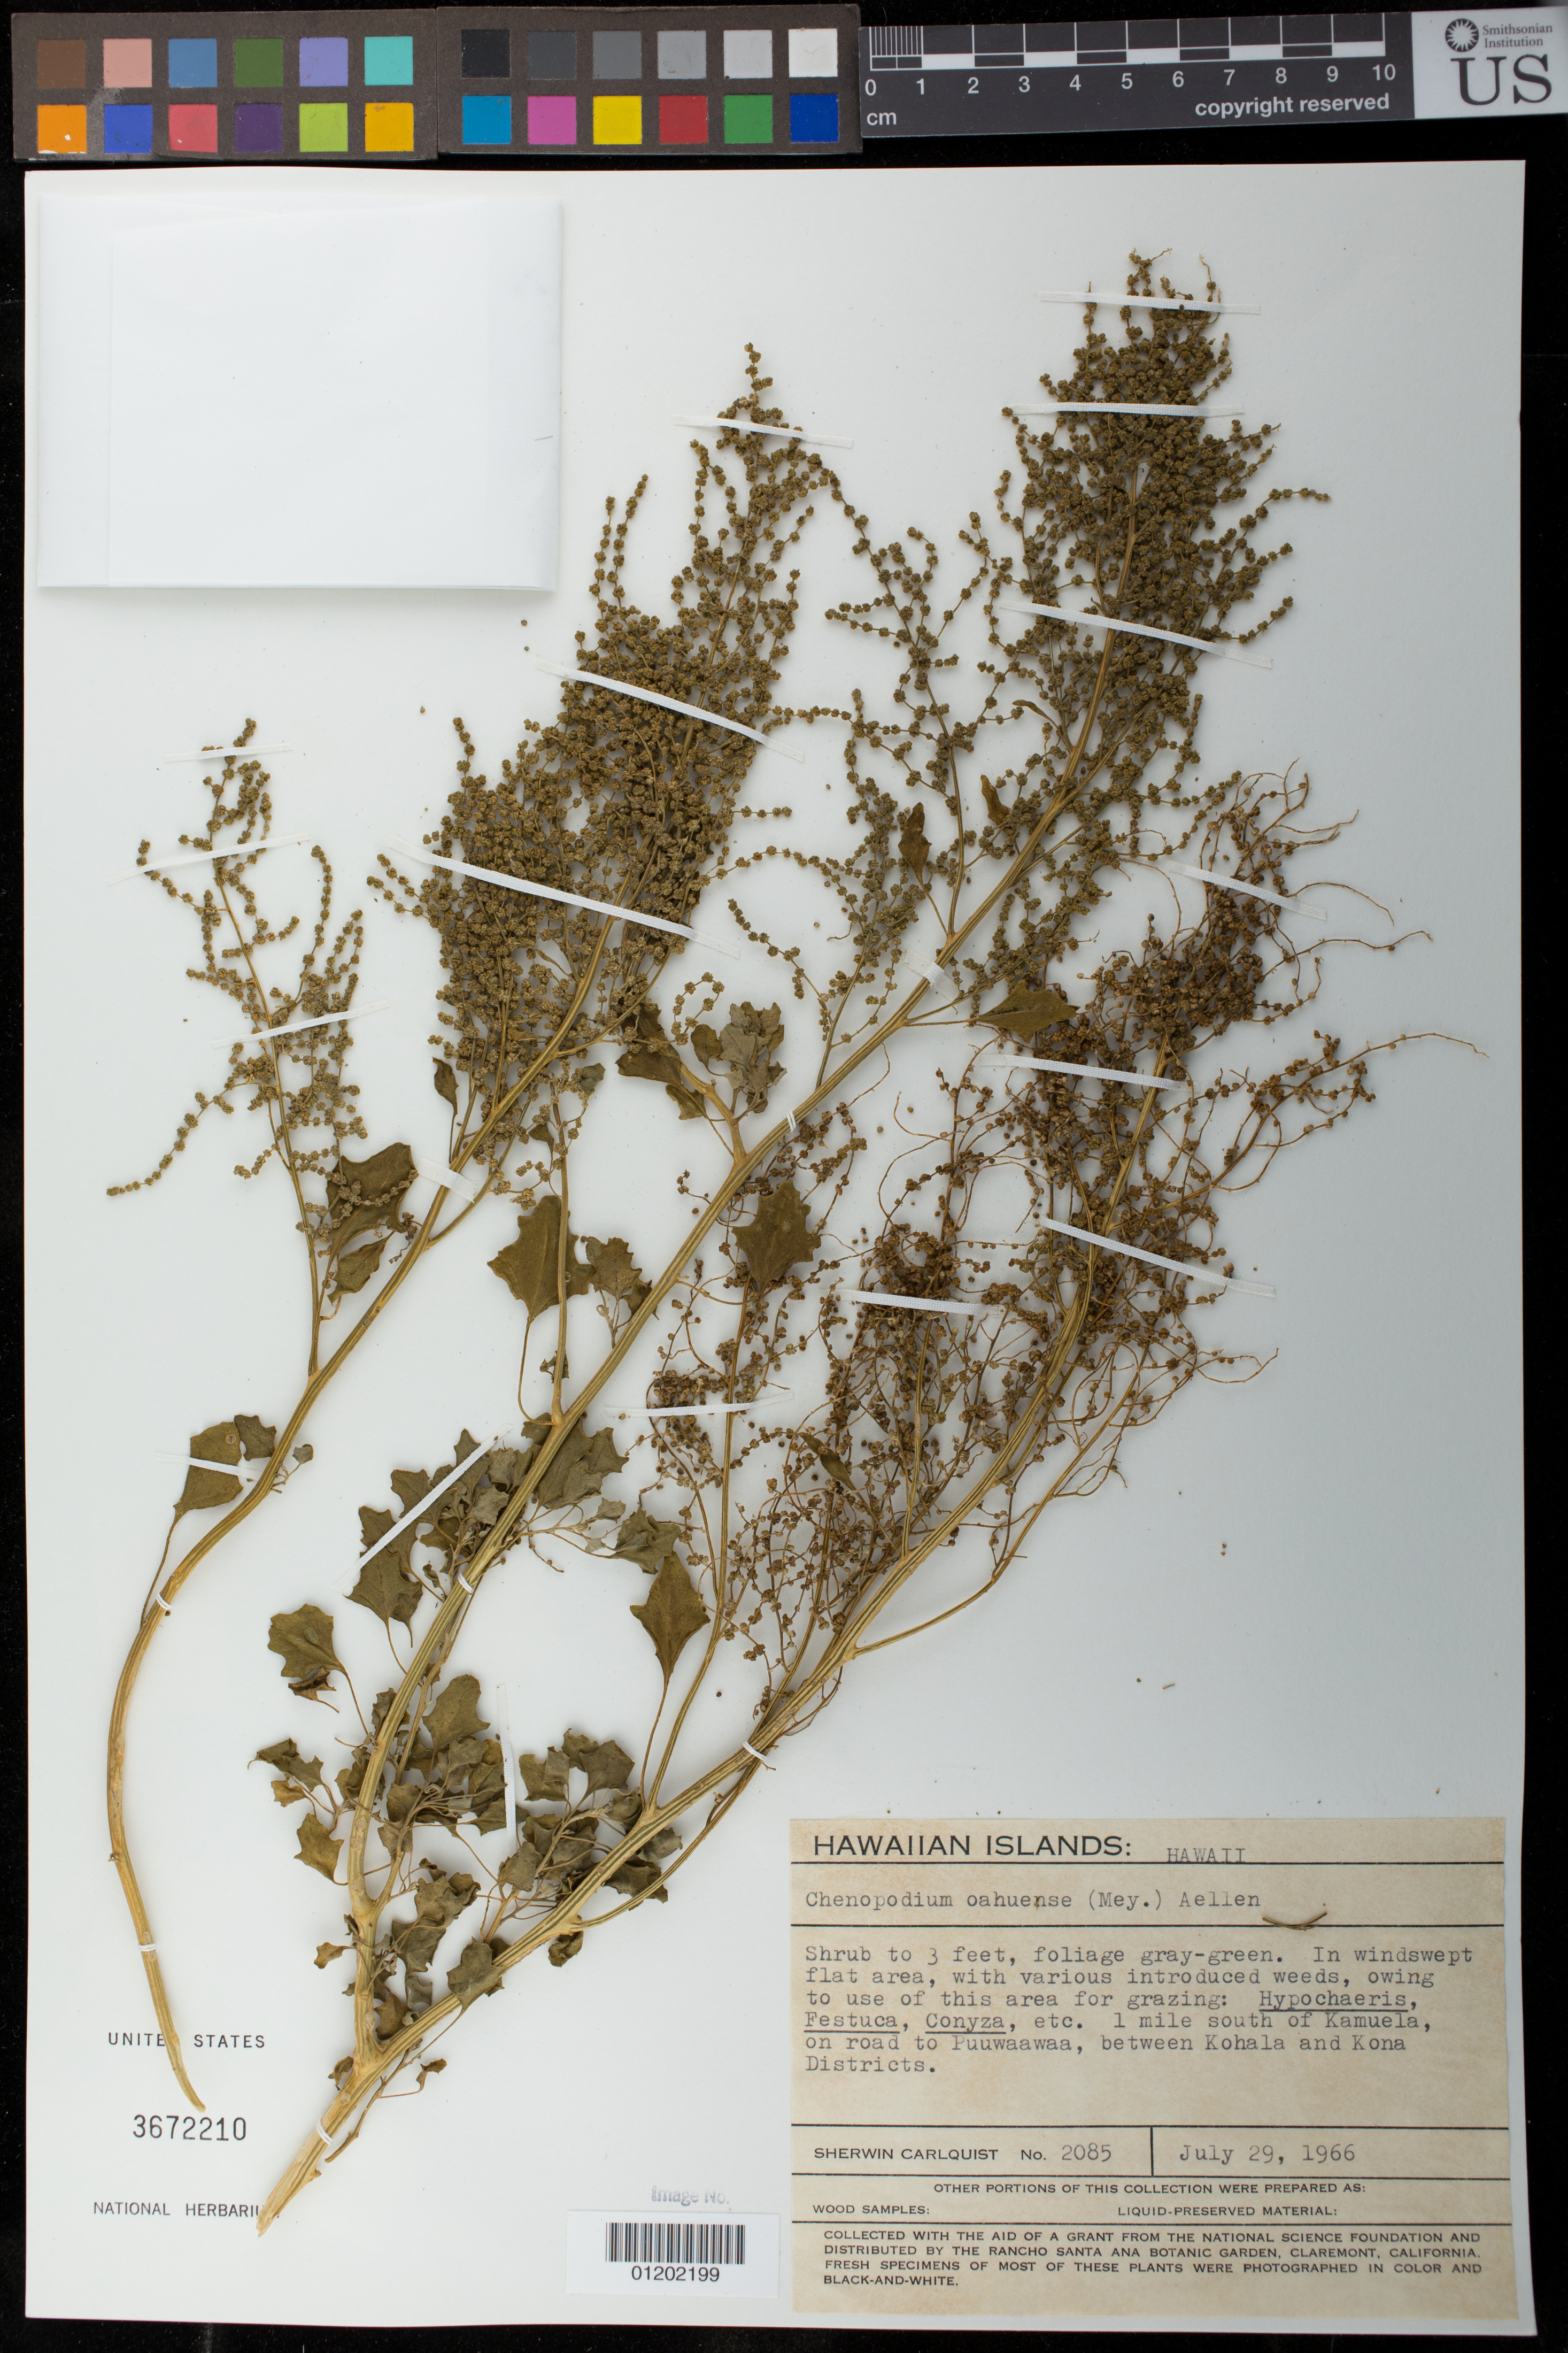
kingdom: Plantae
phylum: Tracheophyta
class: Magnoliopsida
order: Caryophyllales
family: Amaranthaceae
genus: Chenopodium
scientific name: Chenopodium oahuense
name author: (Meyen) Aellen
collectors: S. Carlquist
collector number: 2085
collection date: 2013-07-29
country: United States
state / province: Hawaii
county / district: Hawaii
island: Hawaii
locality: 1 mile south of Kamuela, on road to Puuwaawaa, between Kohala and Kona Districts.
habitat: Windswept flat area.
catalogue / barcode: US 3672210